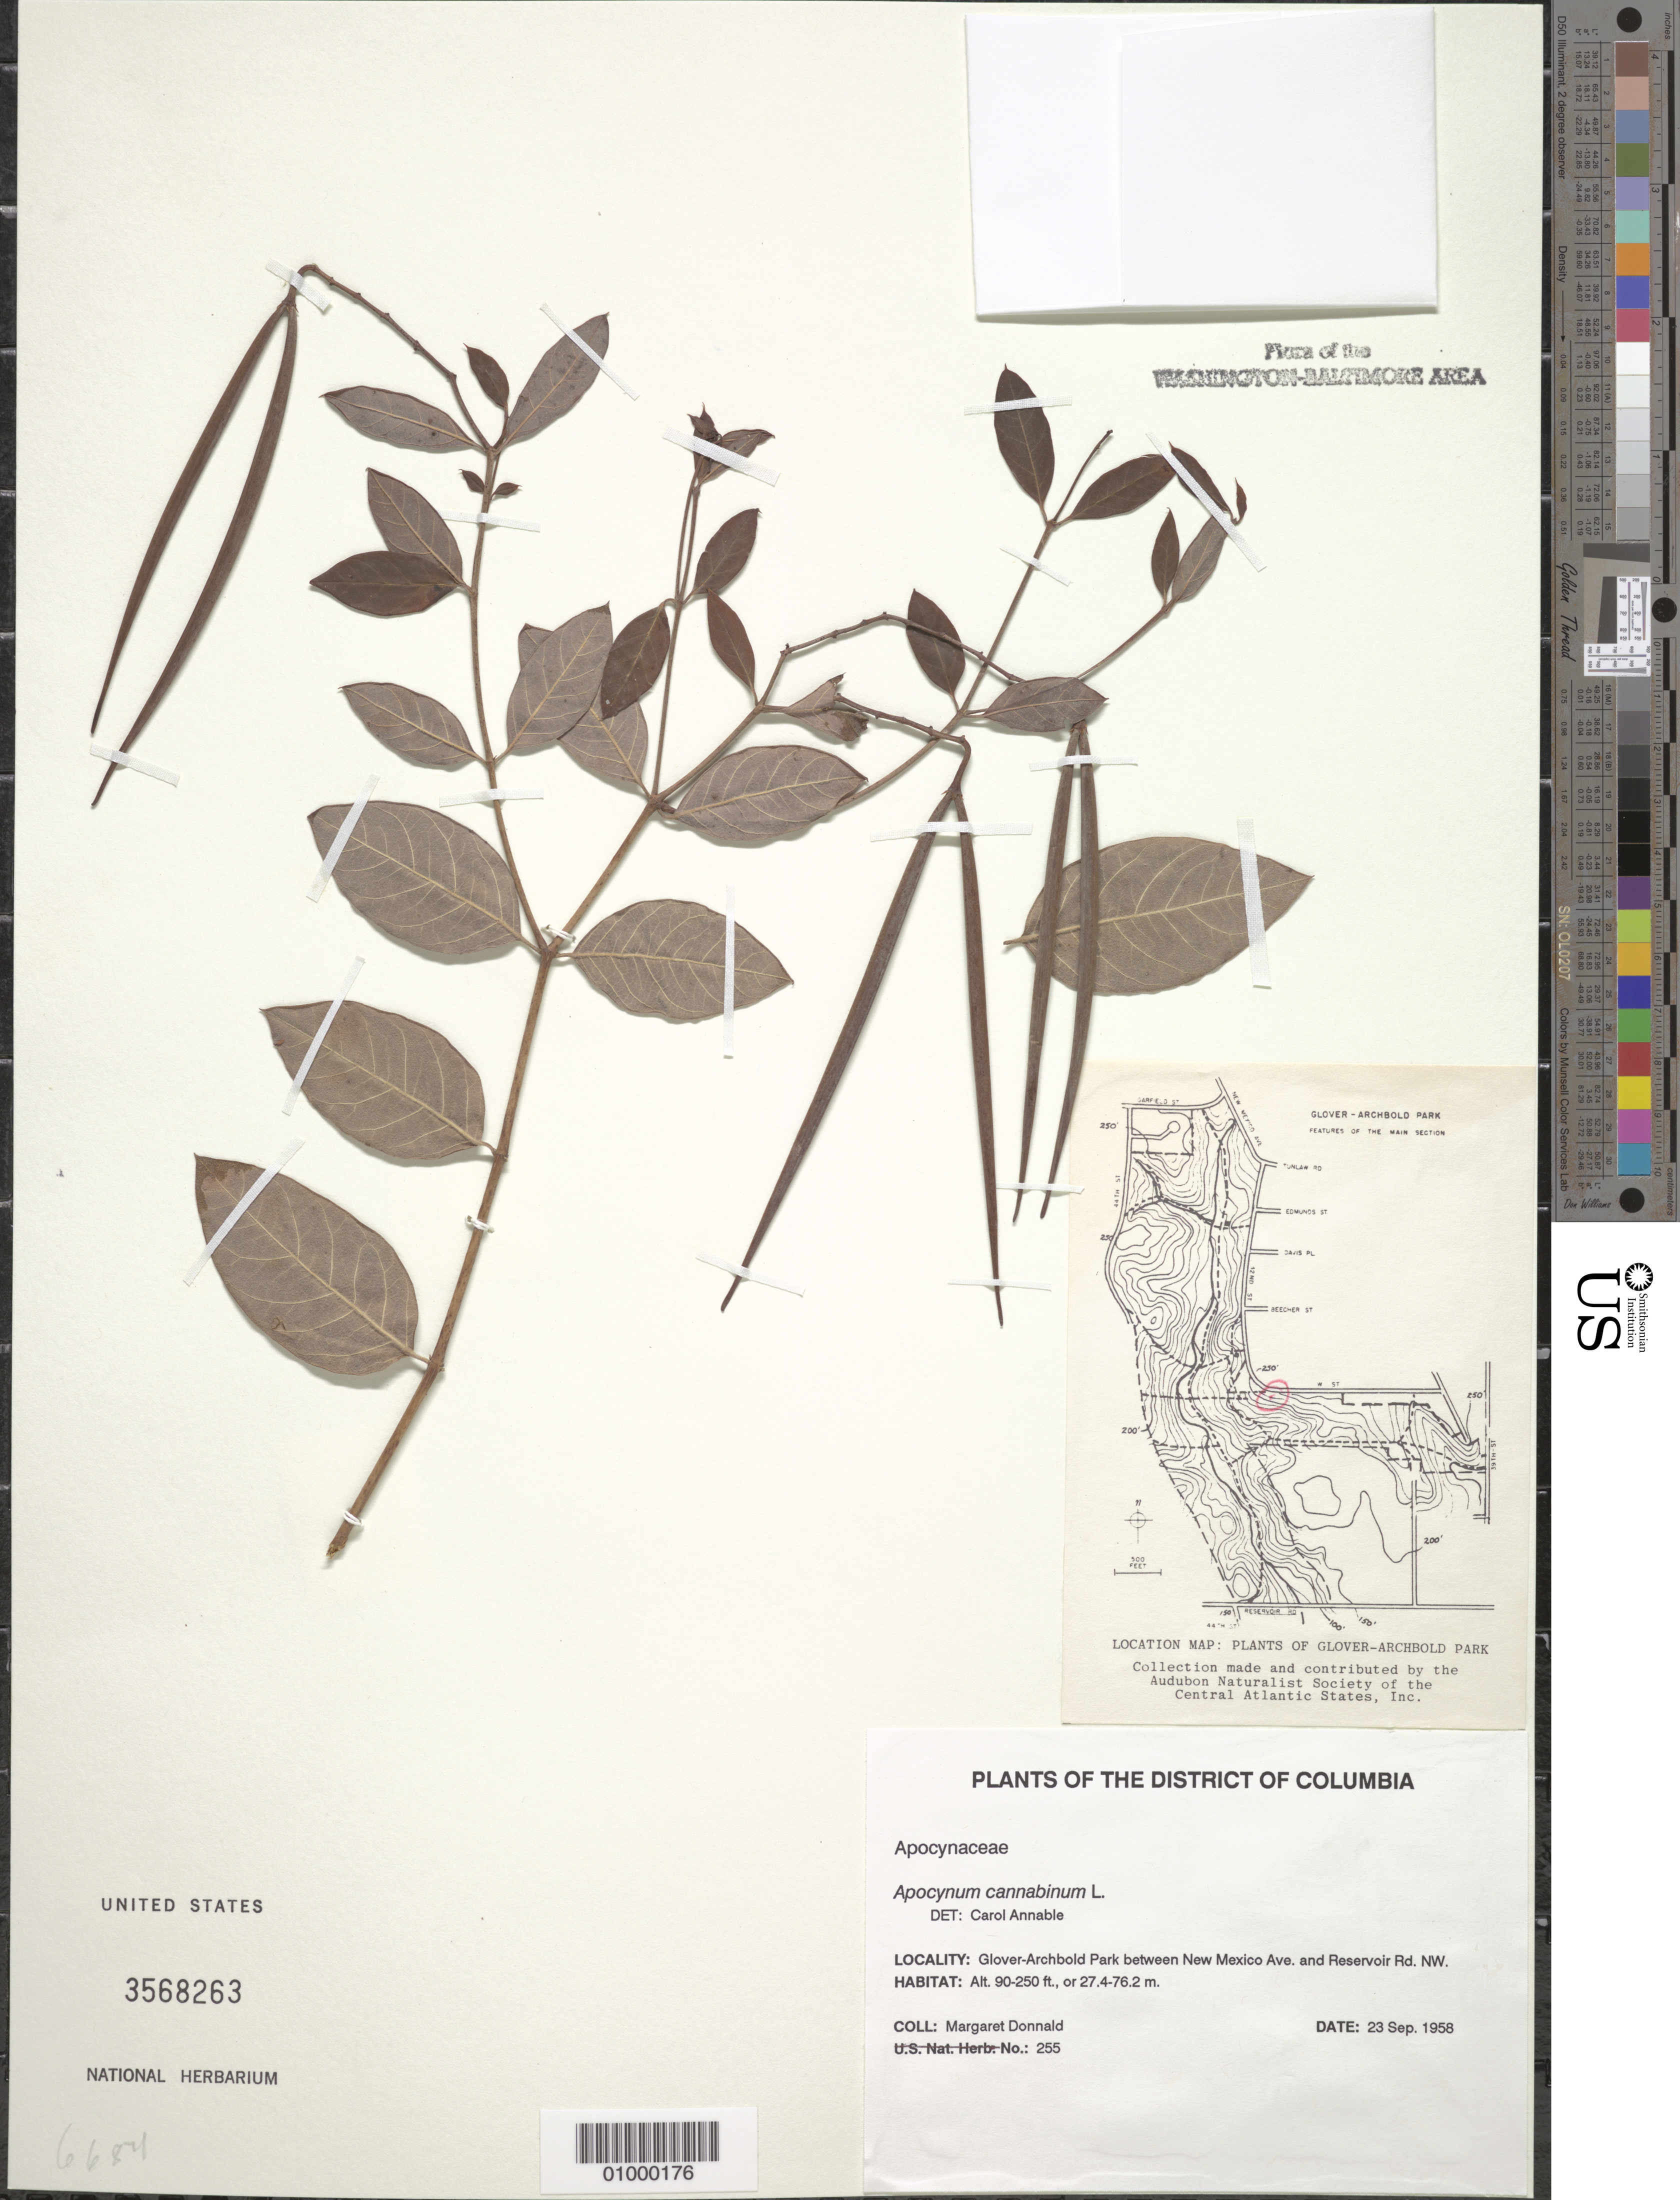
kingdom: Plantae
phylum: Tracheophyta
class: Magnoliopsida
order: Gentianales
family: Apocynaceae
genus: Apocynum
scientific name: Apocynum cannabinum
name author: L.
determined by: Annable, C. R.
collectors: M. Donnald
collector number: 255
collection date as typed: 23 Sep 1958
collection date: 1958-09-23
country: United States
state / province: District of Columbia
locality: Glover-Archbold Park between New Mexico Avenue and Reservoir Road NW.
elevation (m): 27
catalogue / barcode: US 3568263